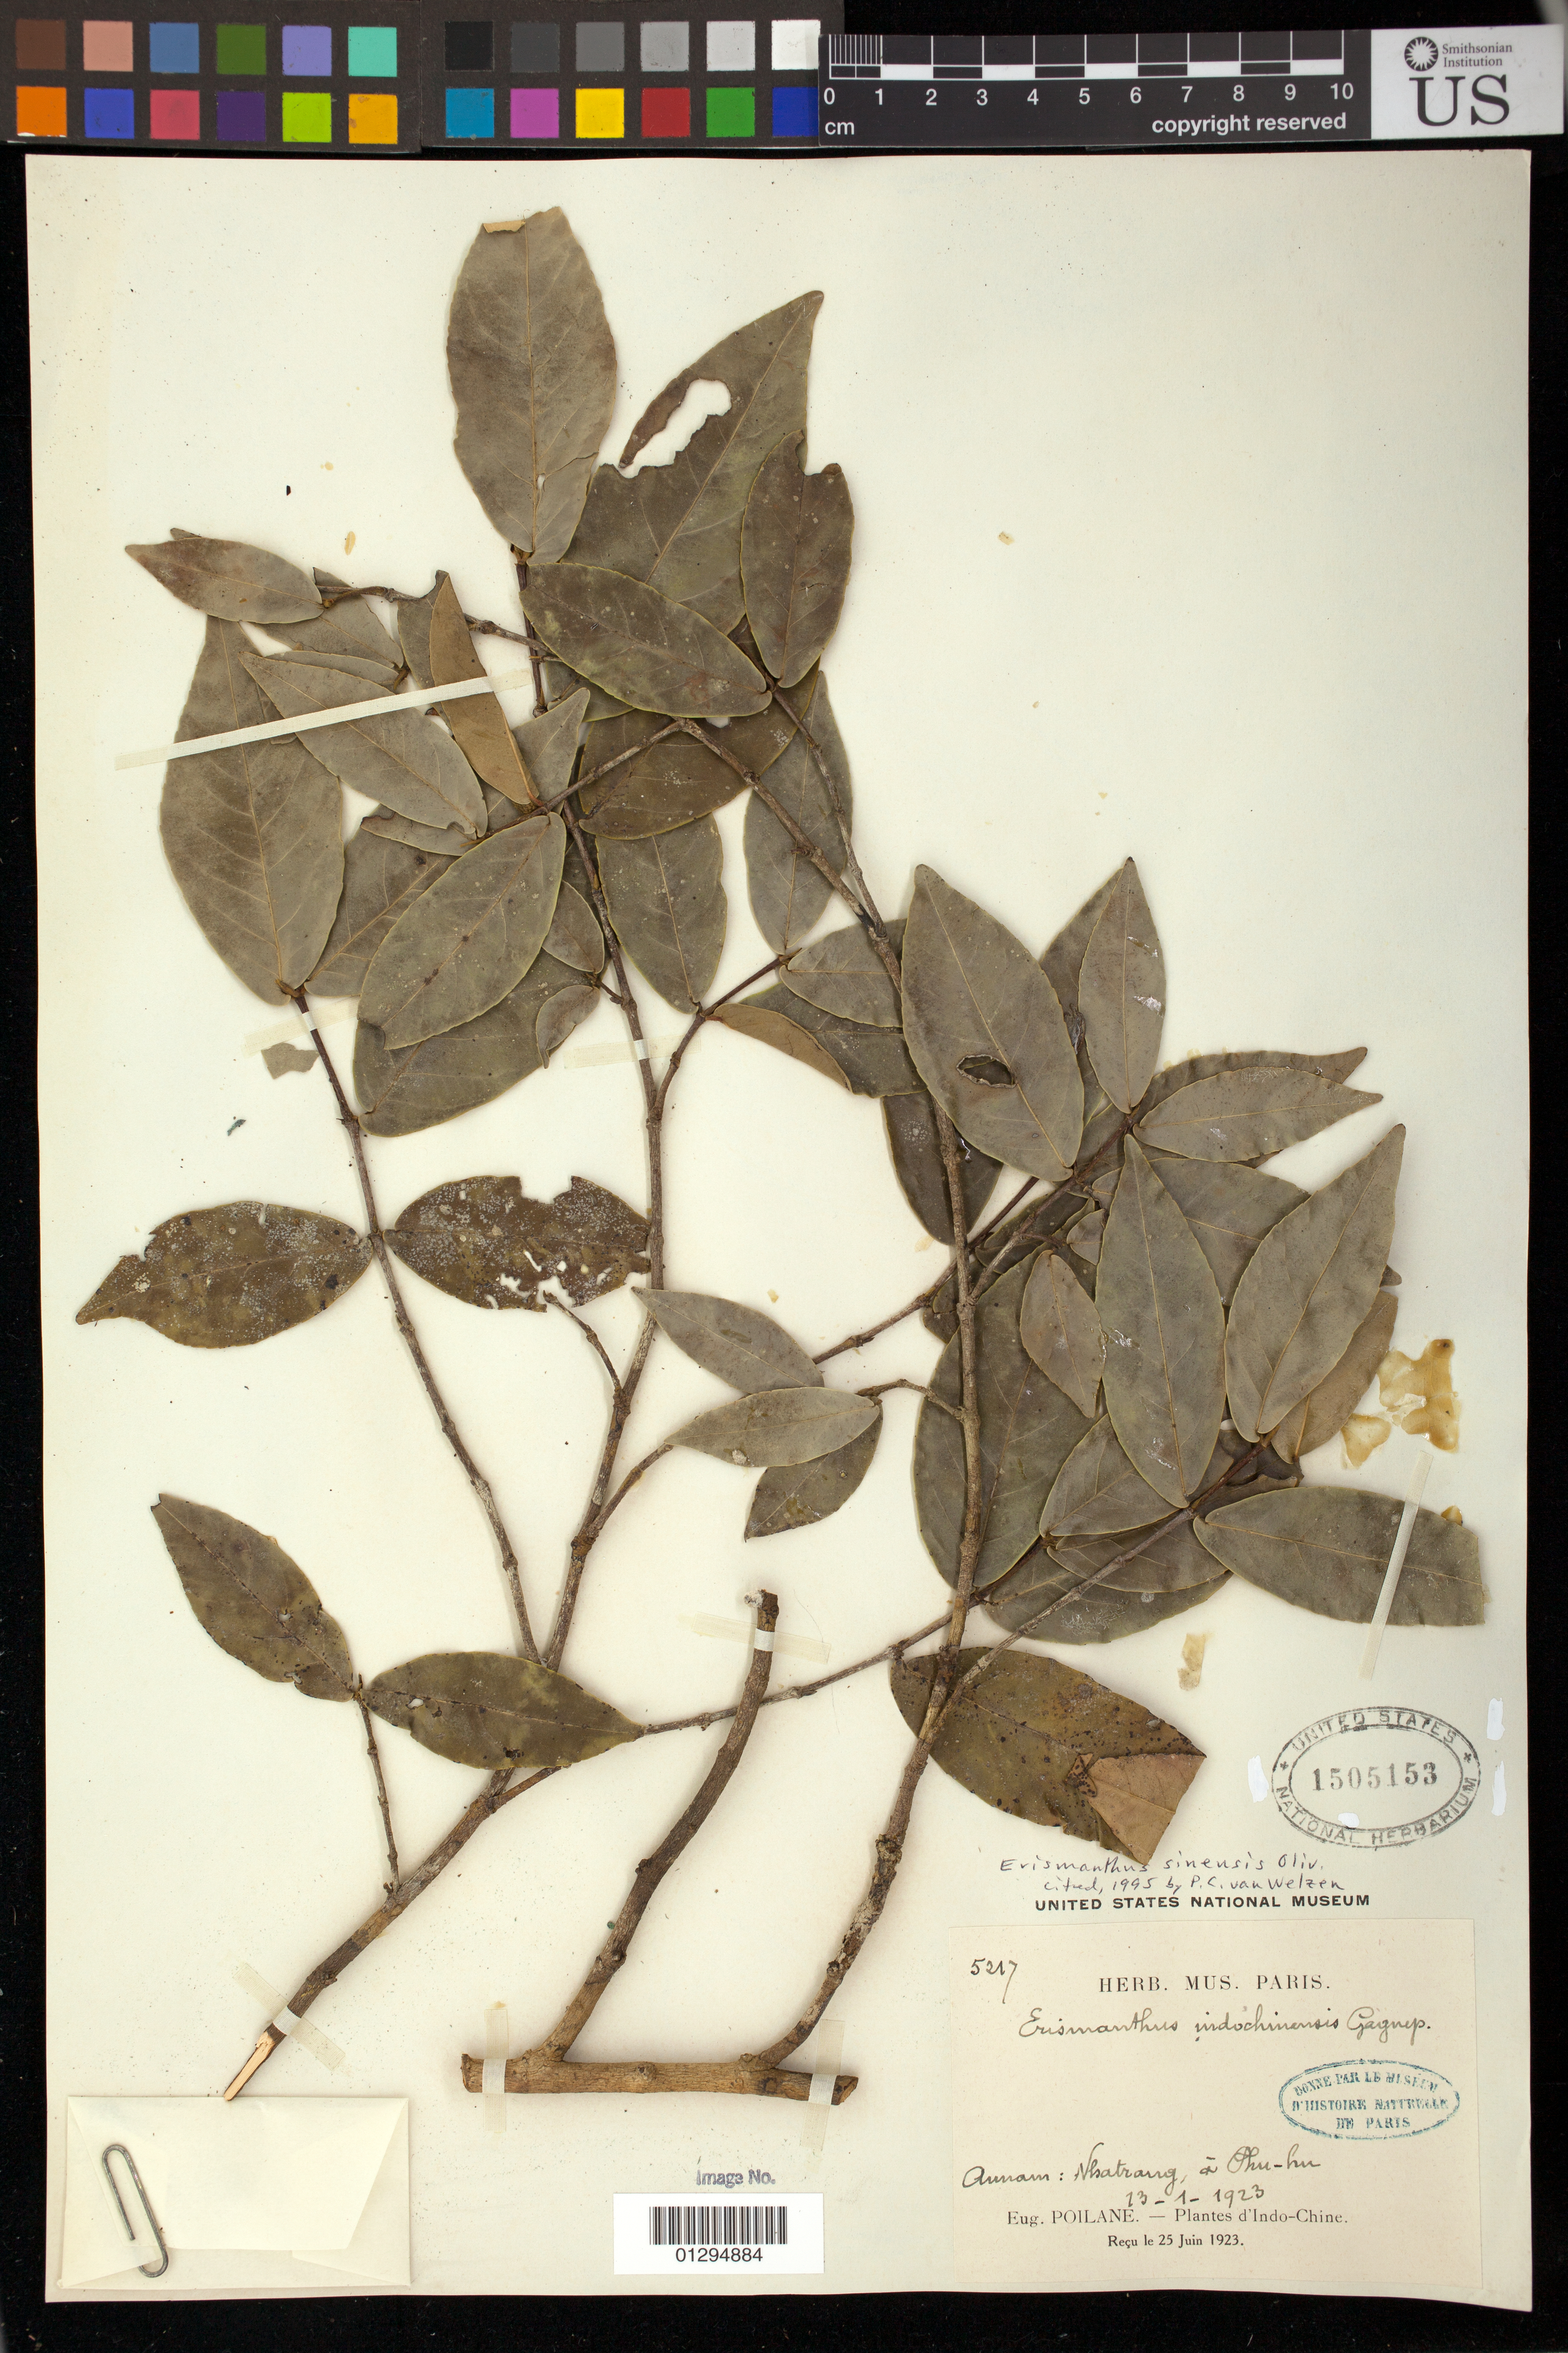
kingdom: Plantae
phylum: Tracheophyta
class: Magnoliopsida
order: Malpighiales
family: Euphorbiaceae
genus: Erismanthus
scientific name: Erismanthus sinensis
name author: Oliv.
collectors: E. Poilane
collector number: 5217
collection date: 1923-01-13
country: Vietnam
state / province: Khanh Hoa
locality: Annam: Nhatraing, à Phu-hu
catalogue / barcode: US 1505153